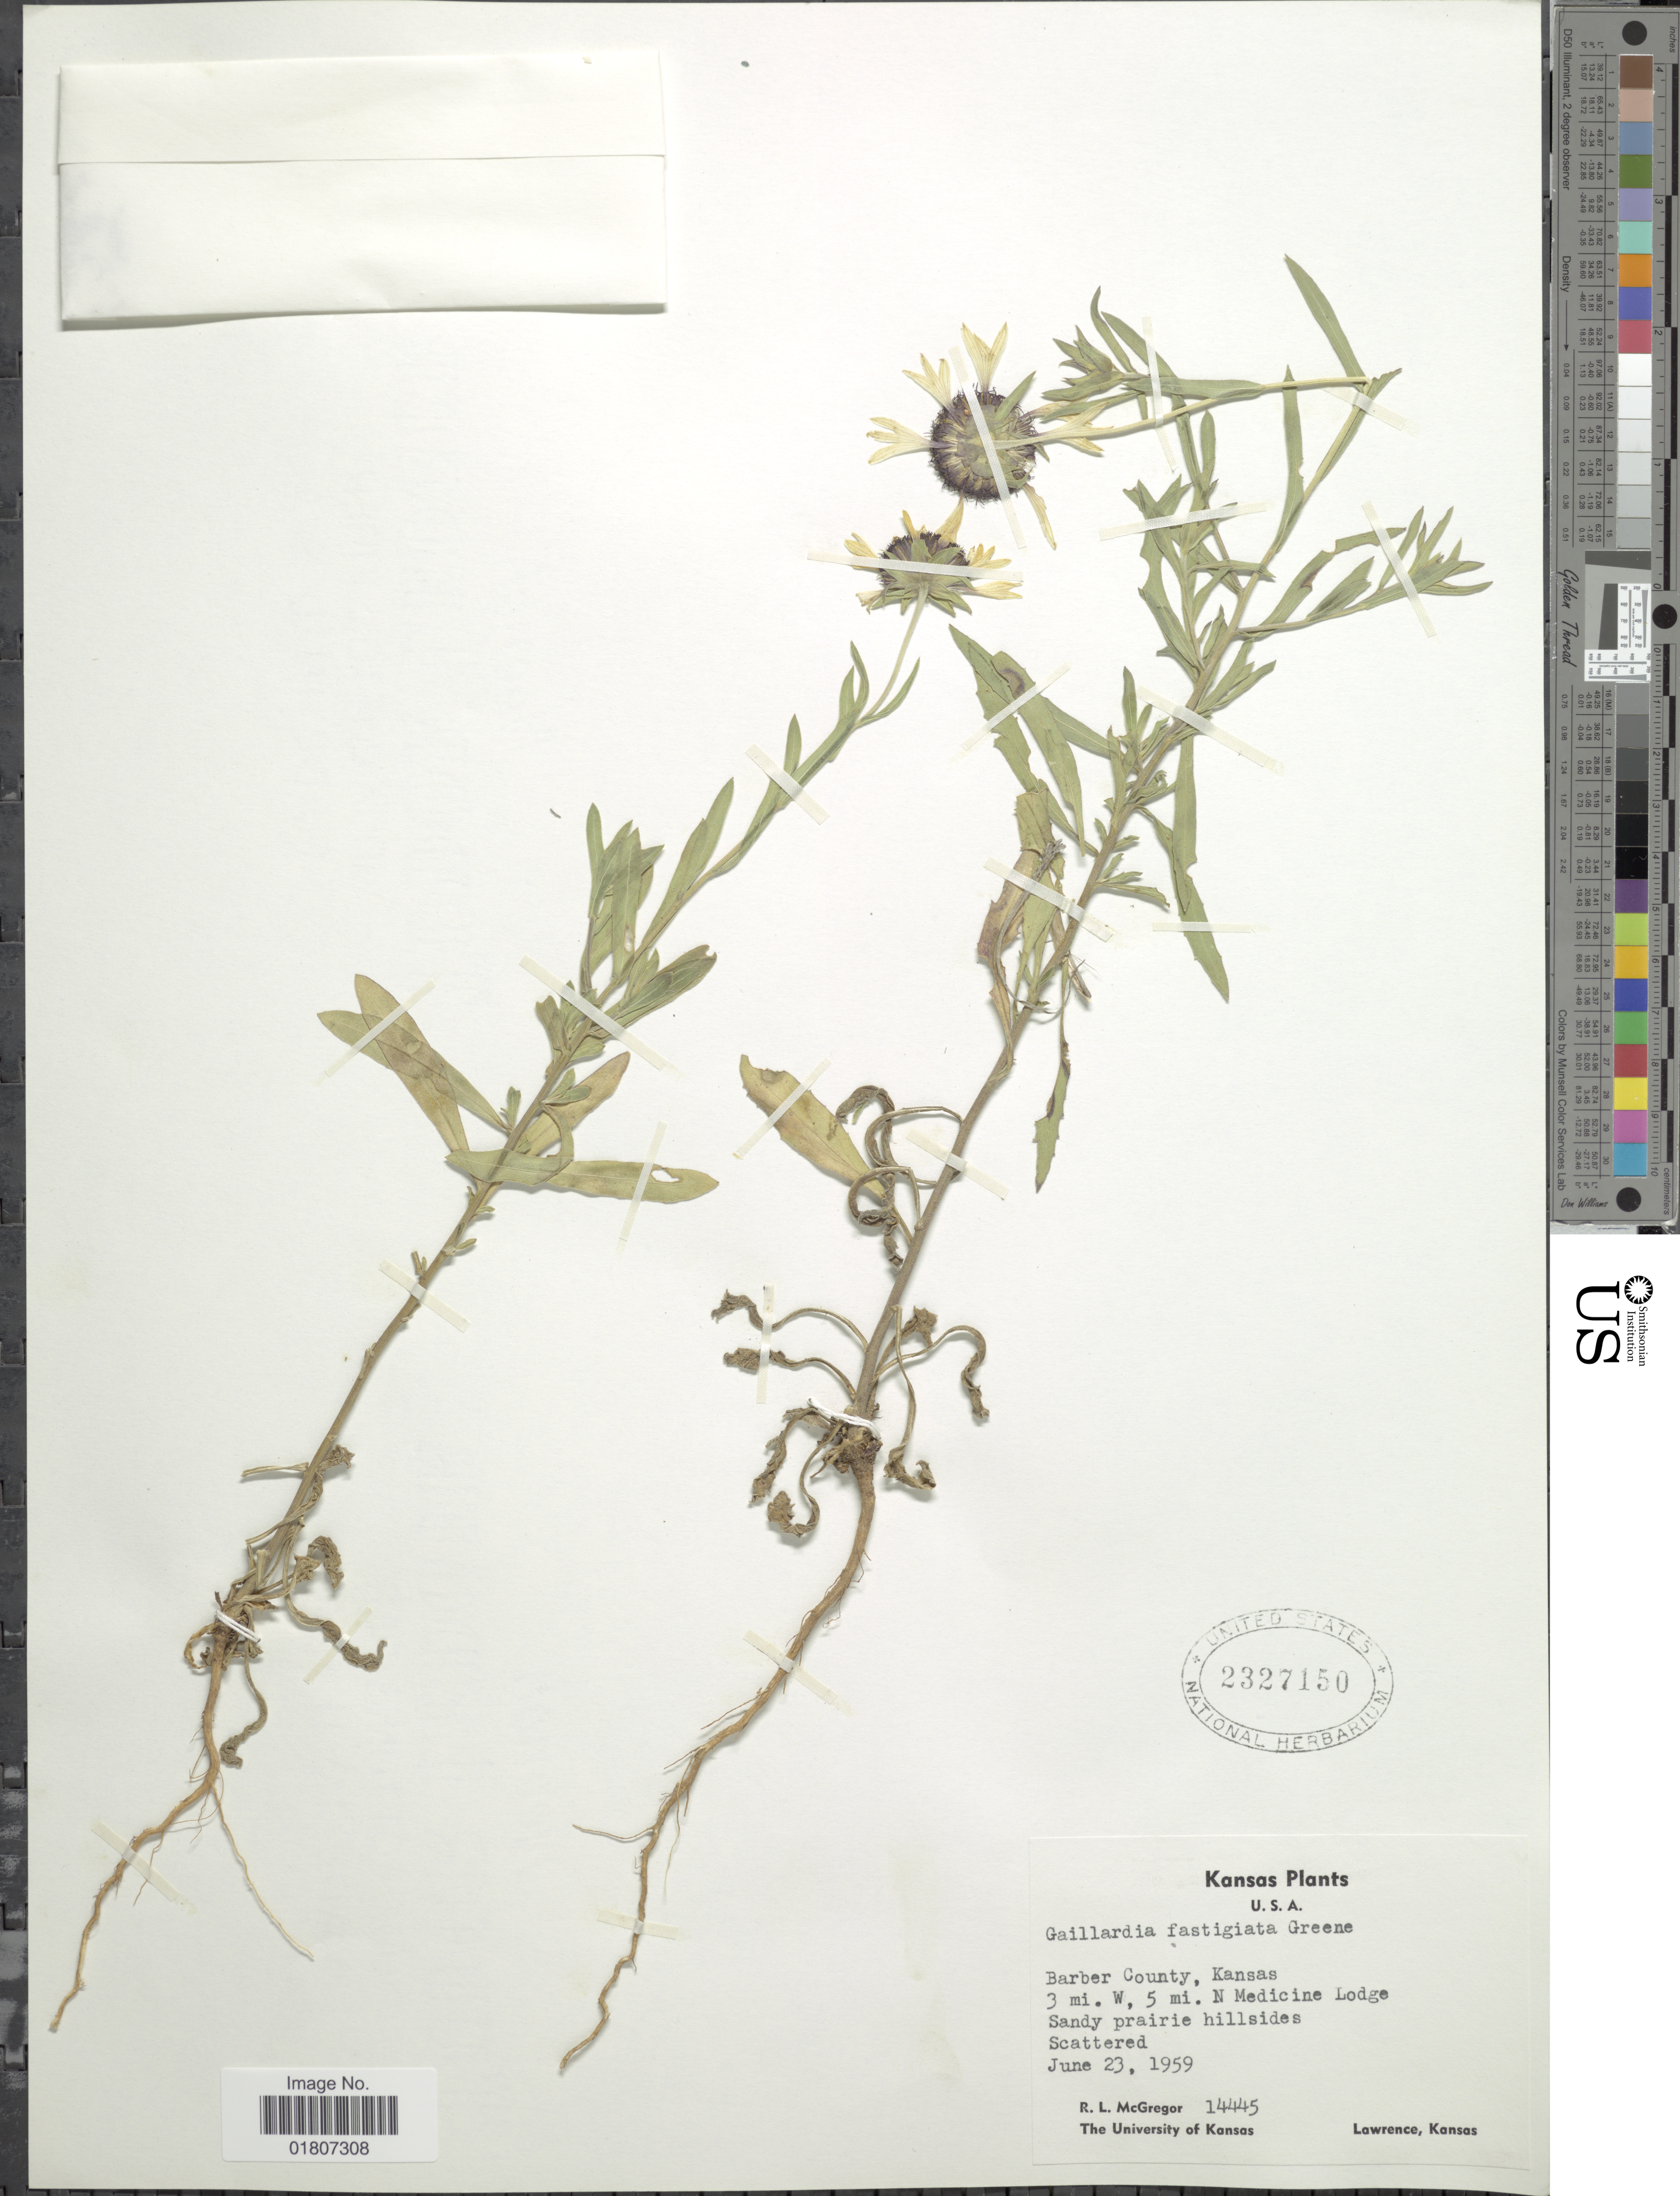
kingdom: Plantae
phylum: Tracheophyta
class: Magnoliopsida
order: Asterales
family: Asteraceae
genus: Gaillardia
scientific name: Gaillardia lanceolata var. fastigiata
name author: (Greene) Waterf.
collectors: R. McGregor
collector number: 14445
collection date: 1959-06-23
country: United States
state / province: Kansas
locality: Barber County, 3 mi. W, 5 mi. N Medicine Lodge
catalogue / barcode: US 2327150